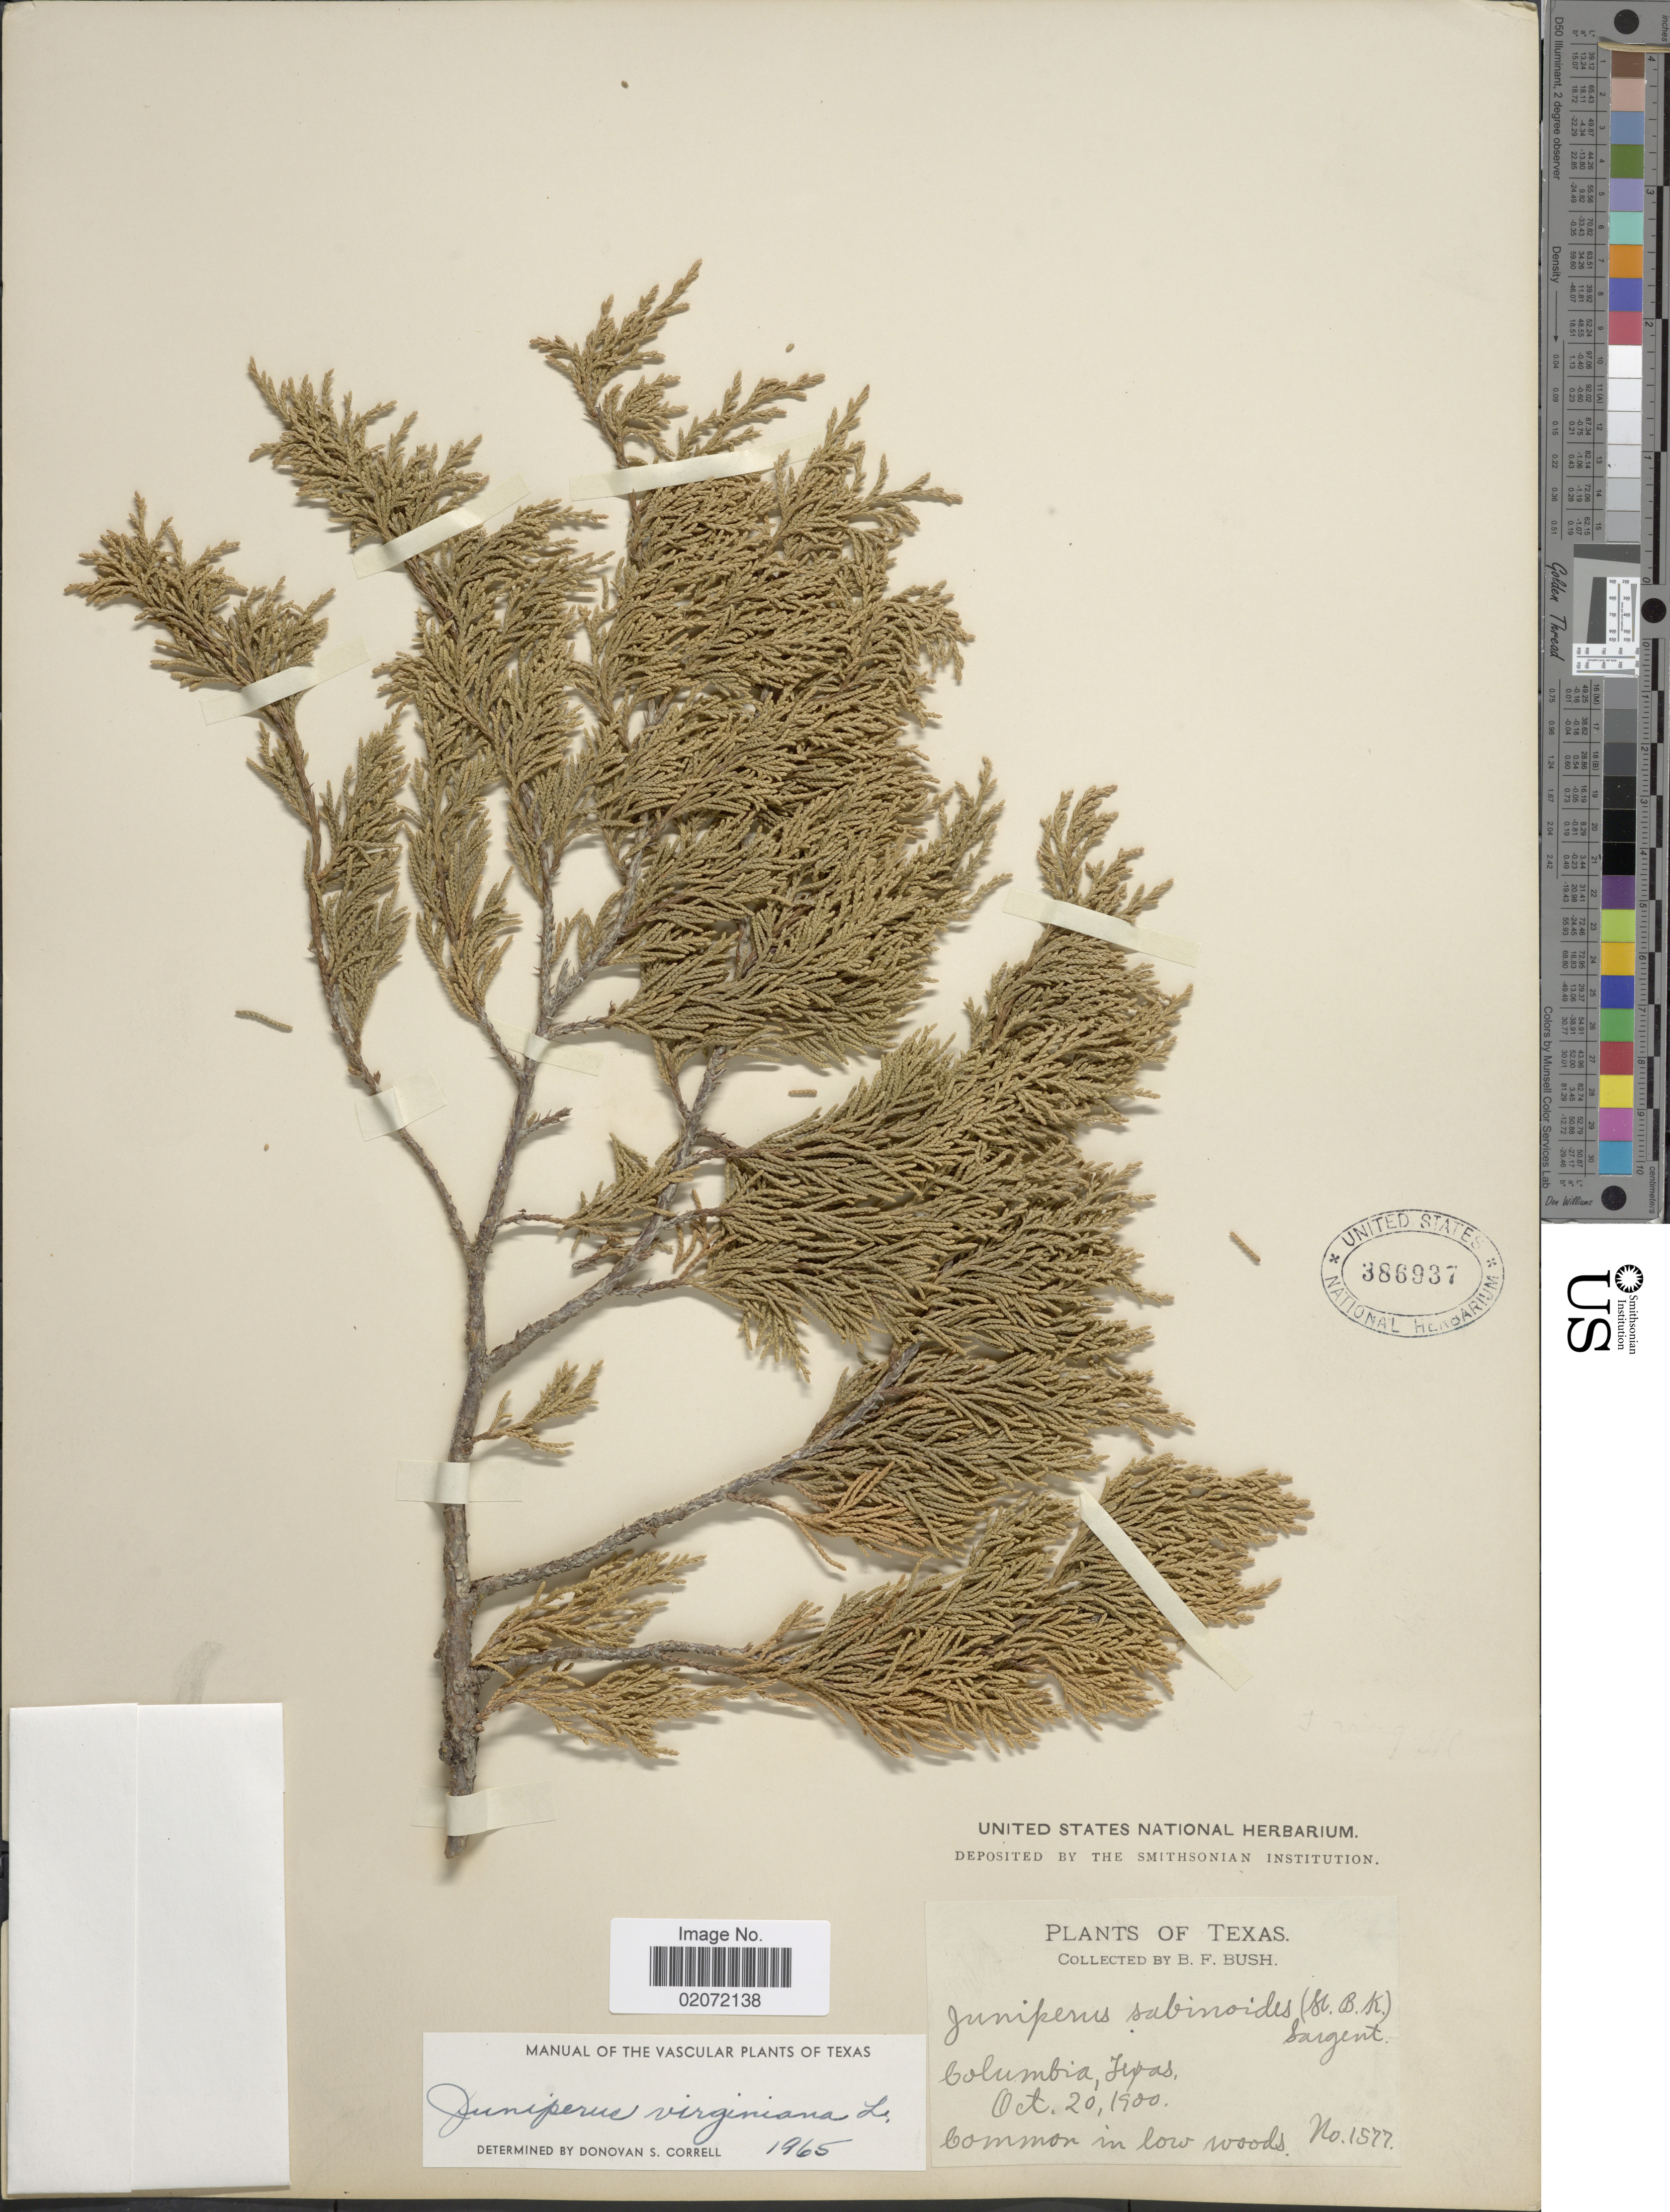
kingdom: Plantae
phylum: Tracheophyta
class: Pinopsida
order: Pinales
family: Cupressaceae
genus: Juniperus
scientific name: Juniperus virginiana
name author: L.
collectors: B. F. Bush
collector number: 1577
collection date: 1900-10-20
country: United States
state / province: Texas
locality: Texas, Columbia, Texas.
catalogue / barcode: US 386937